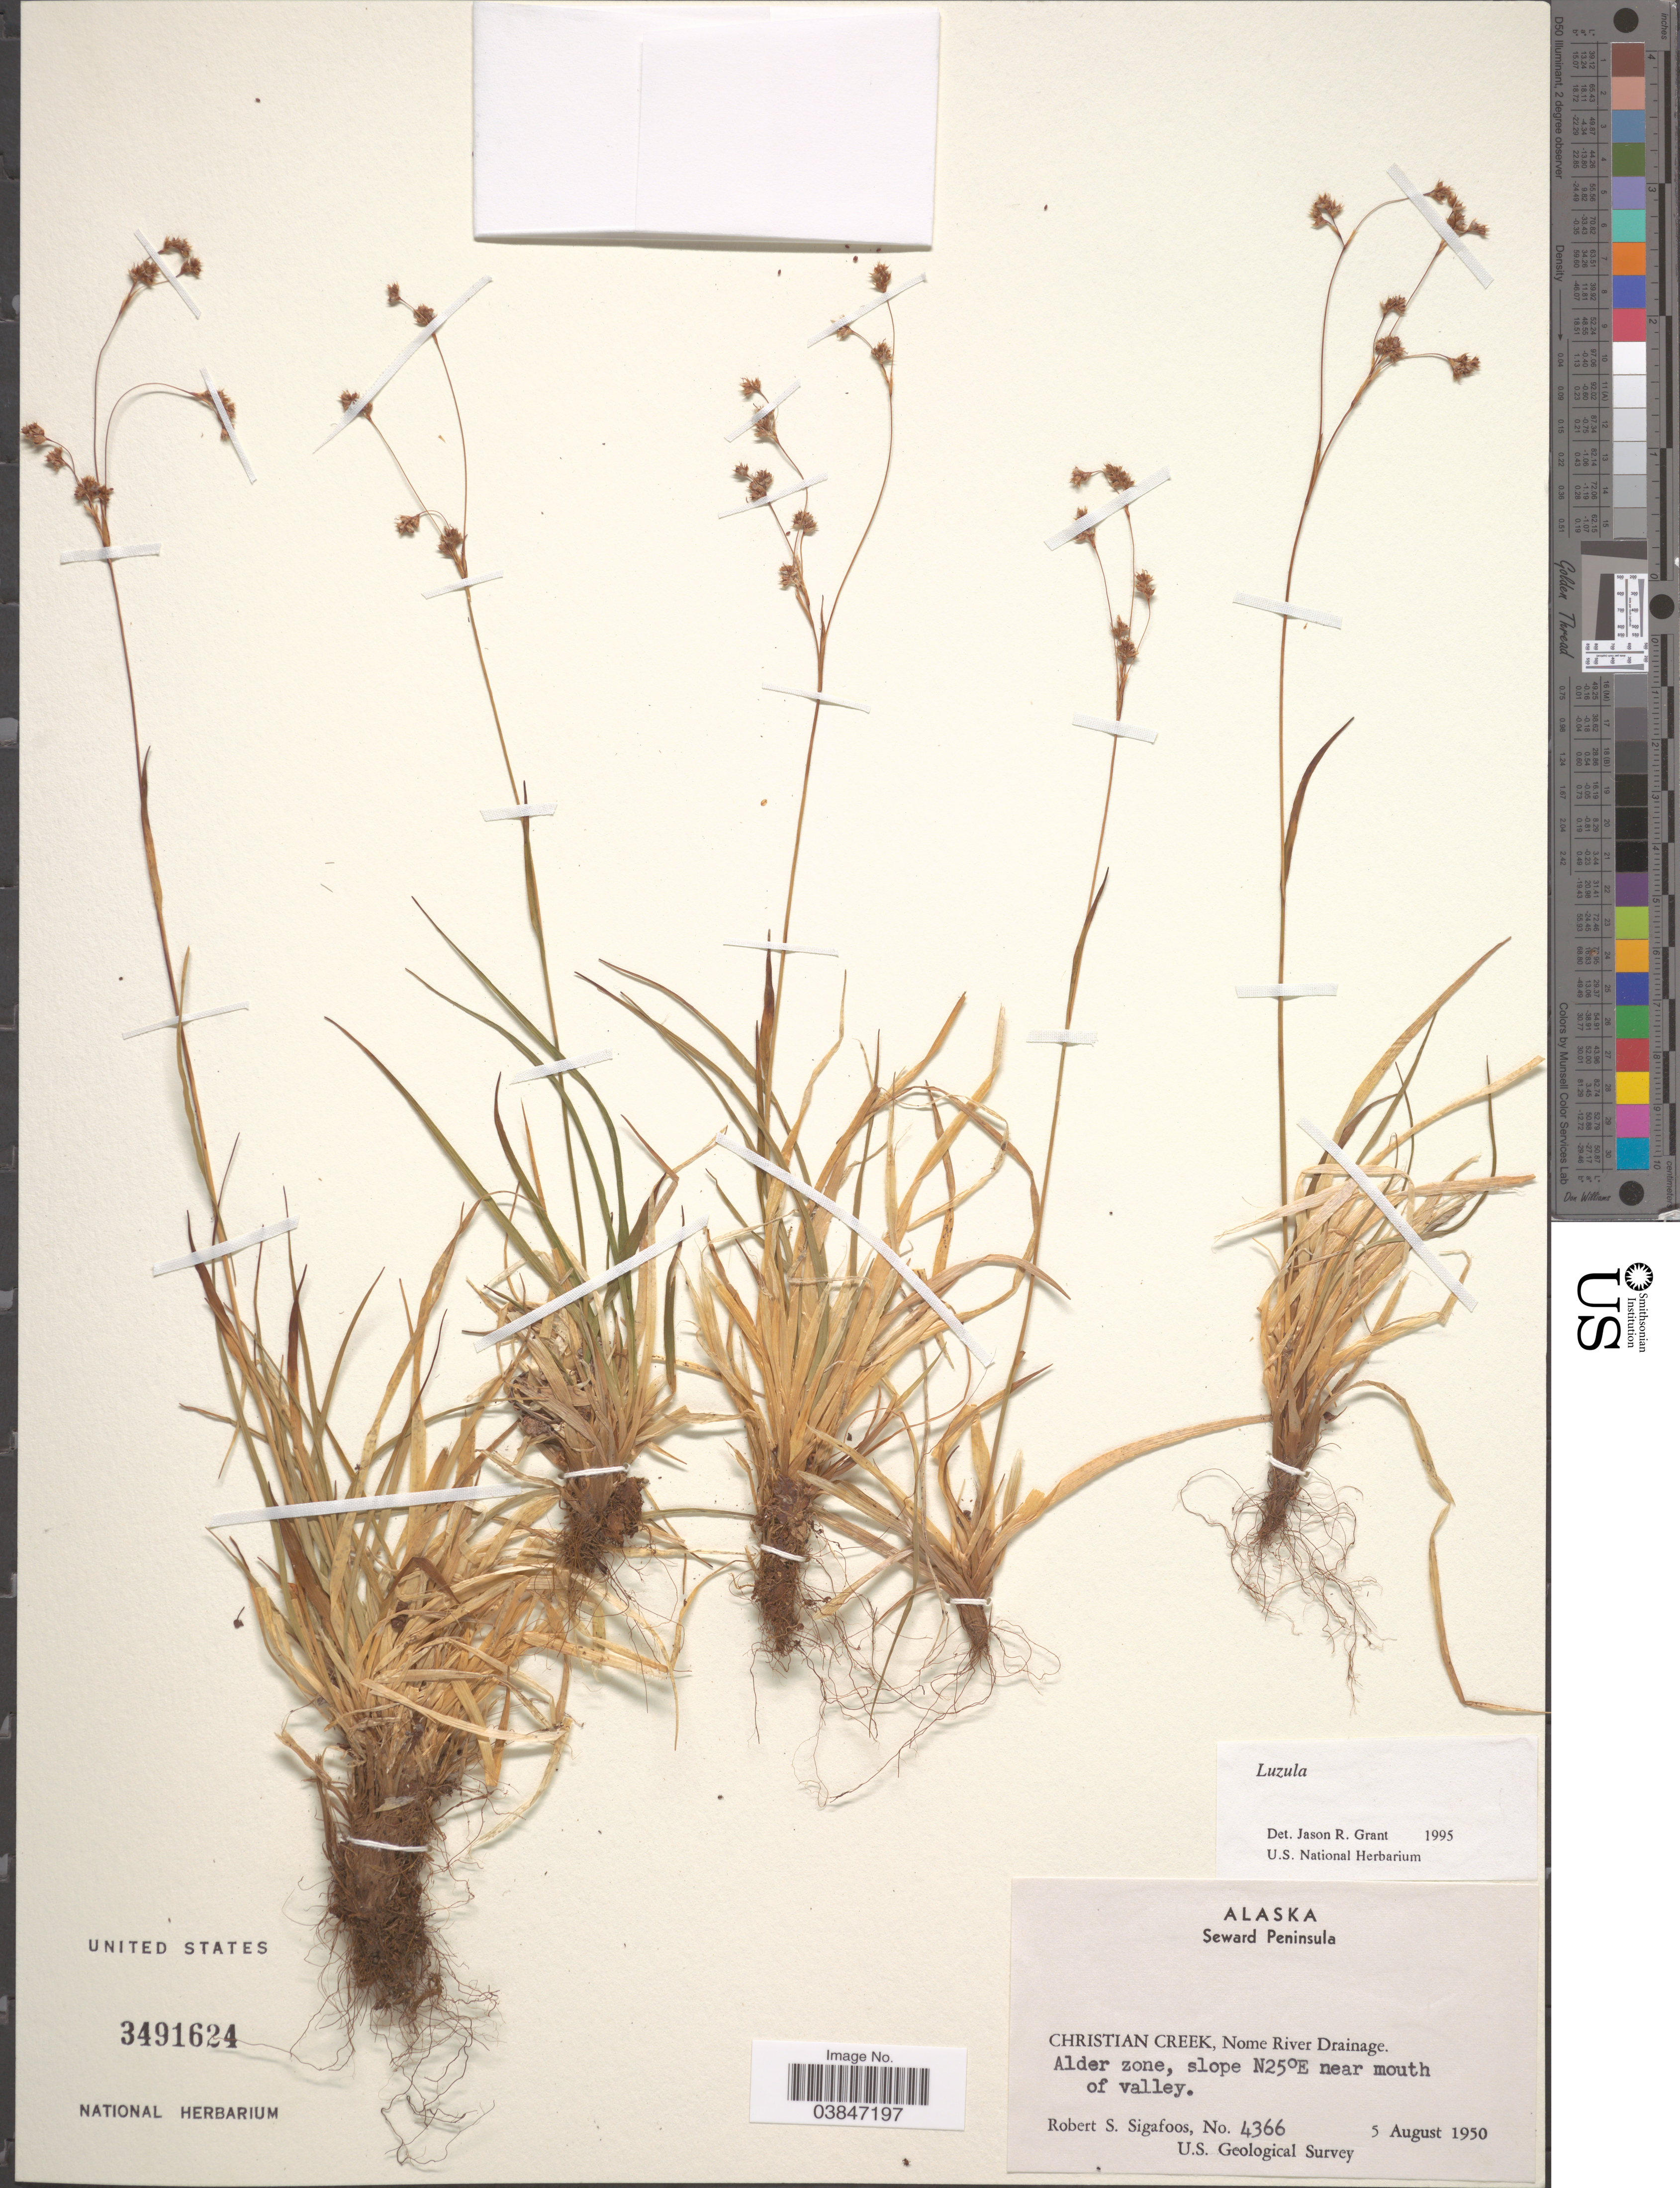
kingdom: Plantae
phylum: Tracheophyta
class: Liliopsida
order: Poales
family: Juncaceae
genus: Luzula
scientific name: Luzula sp.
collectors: R. Sigafoos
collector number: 4366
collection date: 1950-08-05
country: United States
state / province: Alaska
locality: Seward Peninsula. Christian Creek, Nome River Drainage. Alder zone, slope N25ºE near mouth of valley.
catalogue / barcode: US 3491624